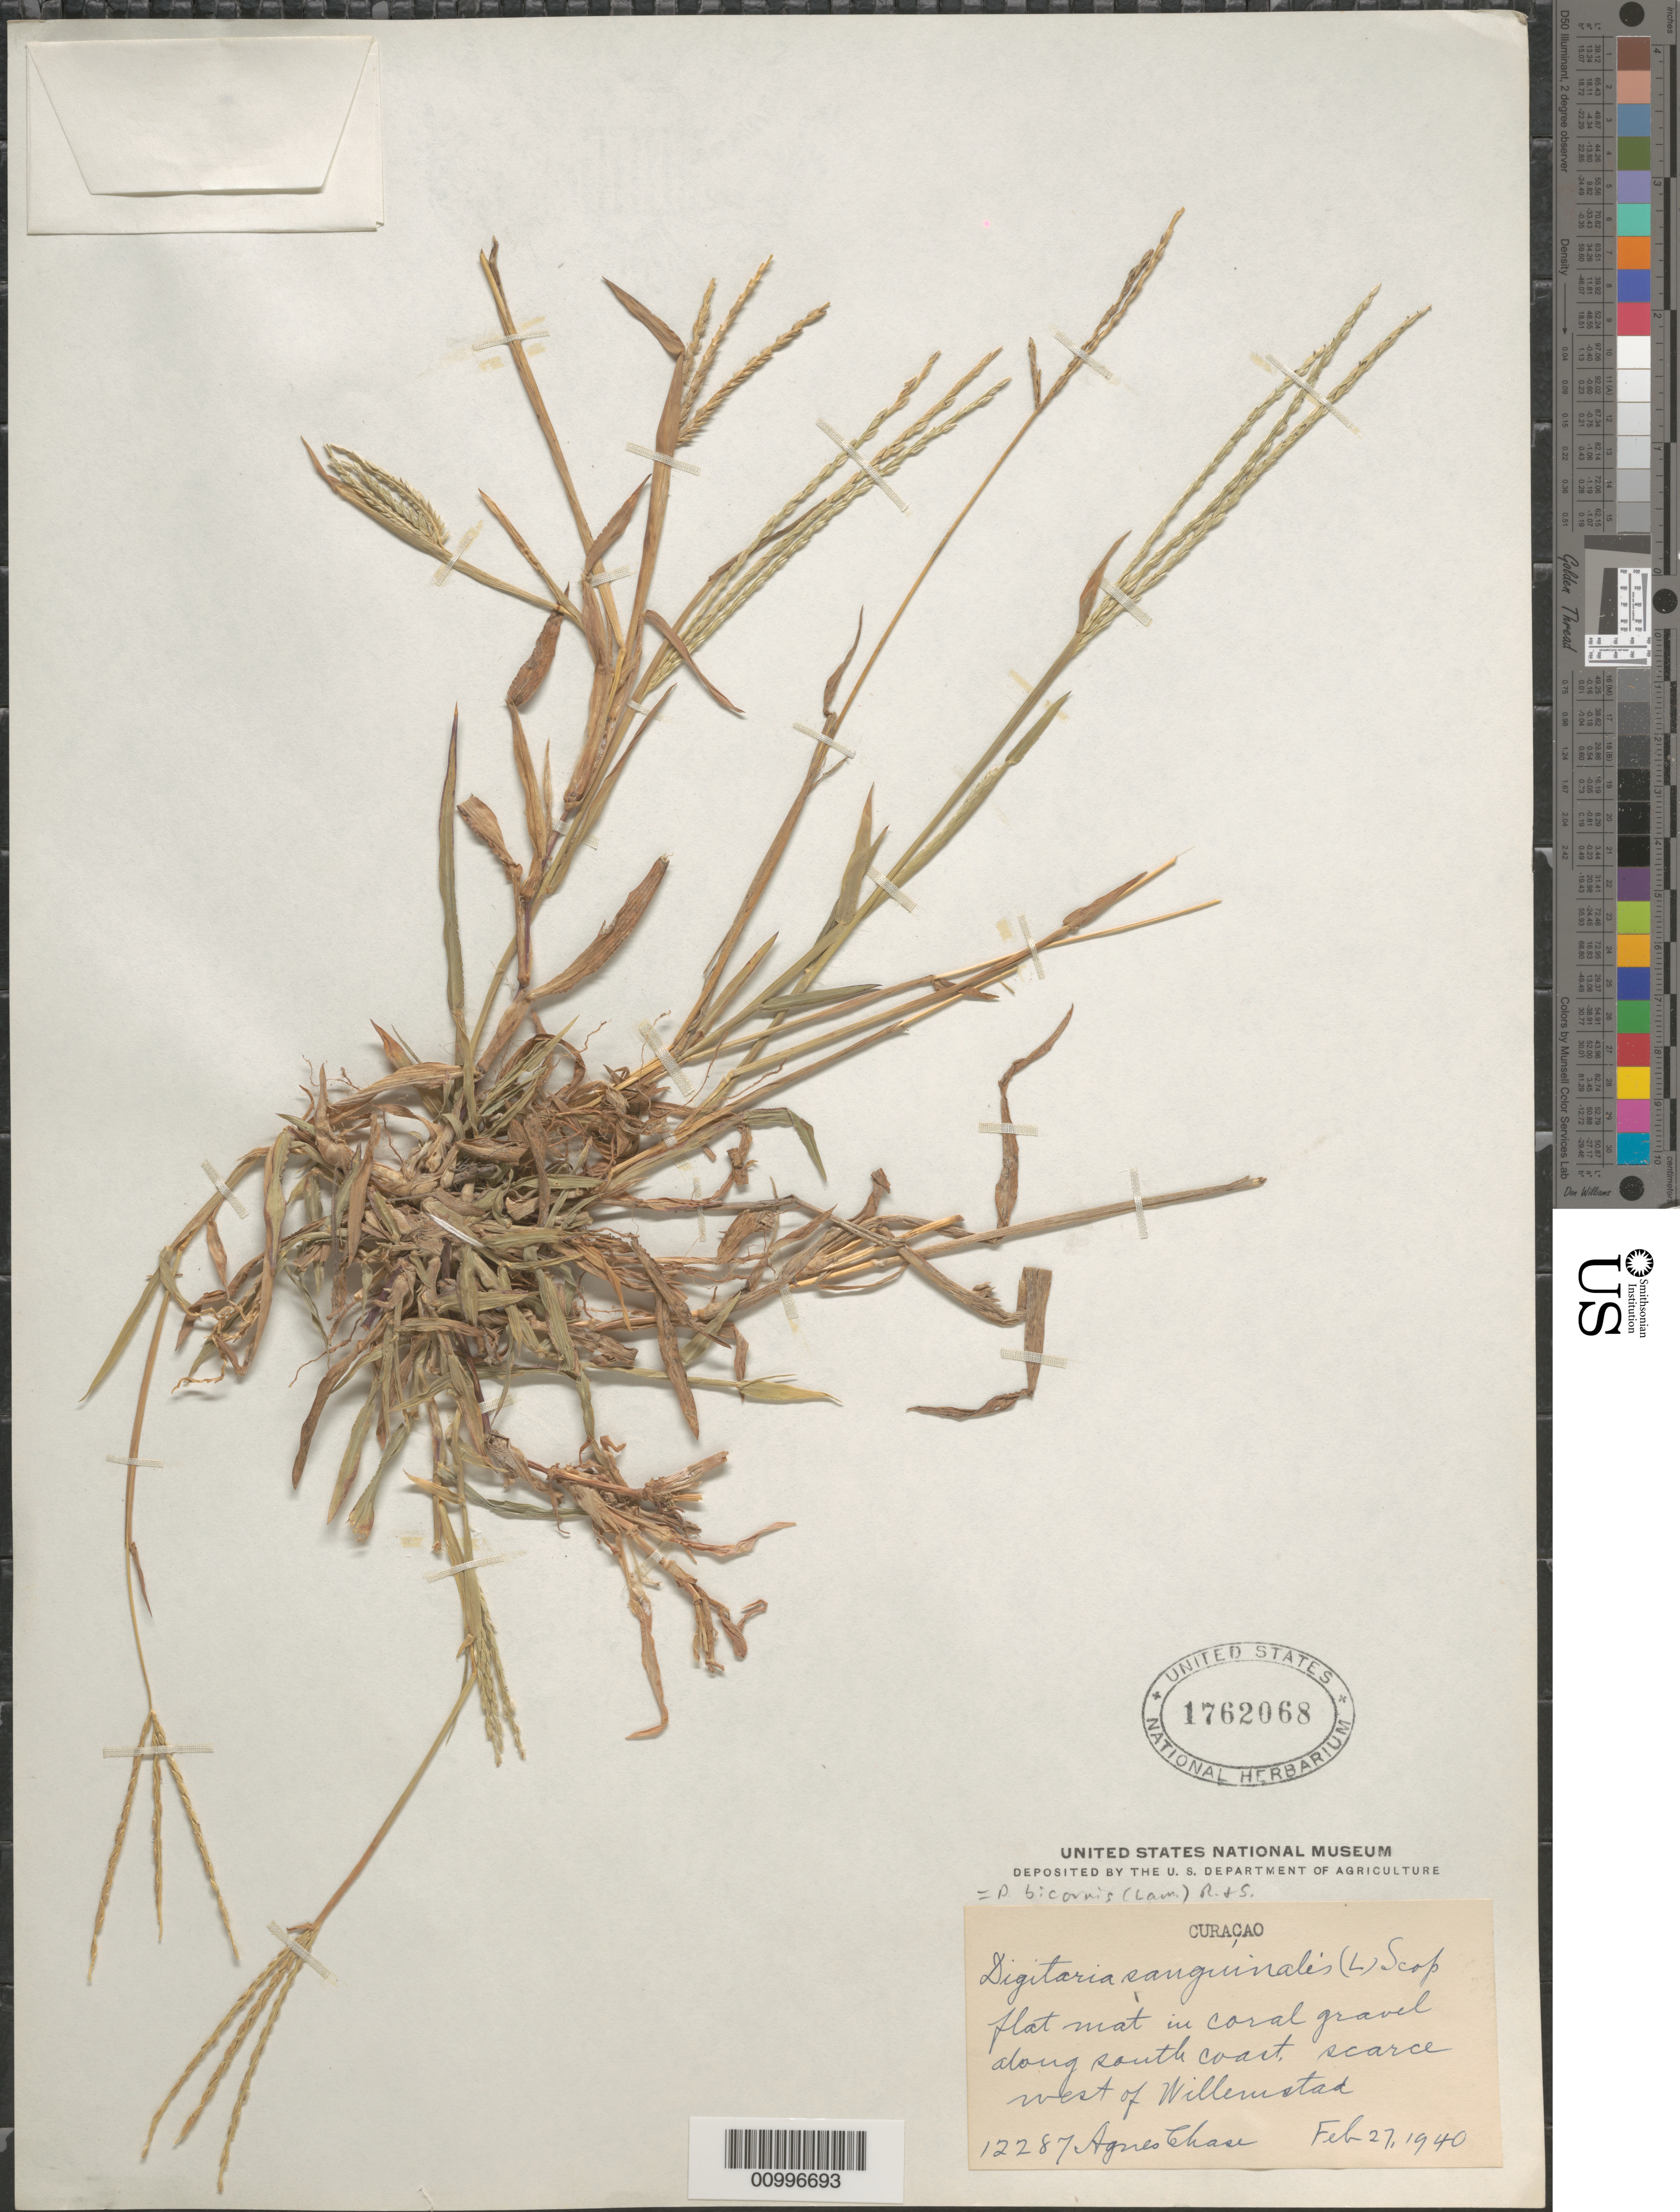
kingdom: Plantae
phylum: Tracheophyta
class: Liliopsida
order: Poales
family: Poaceae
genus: Digitaria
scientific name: Digitaria bicornis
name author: (Lam.) Roem. & Schult.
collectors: A. Chase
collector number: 12287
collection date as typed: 27 Feb 1940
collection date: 1940-02-27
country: Curaçao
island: Curaçao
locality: west of Willemstad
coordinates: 0 N, 0 E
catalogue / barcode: US 1762068